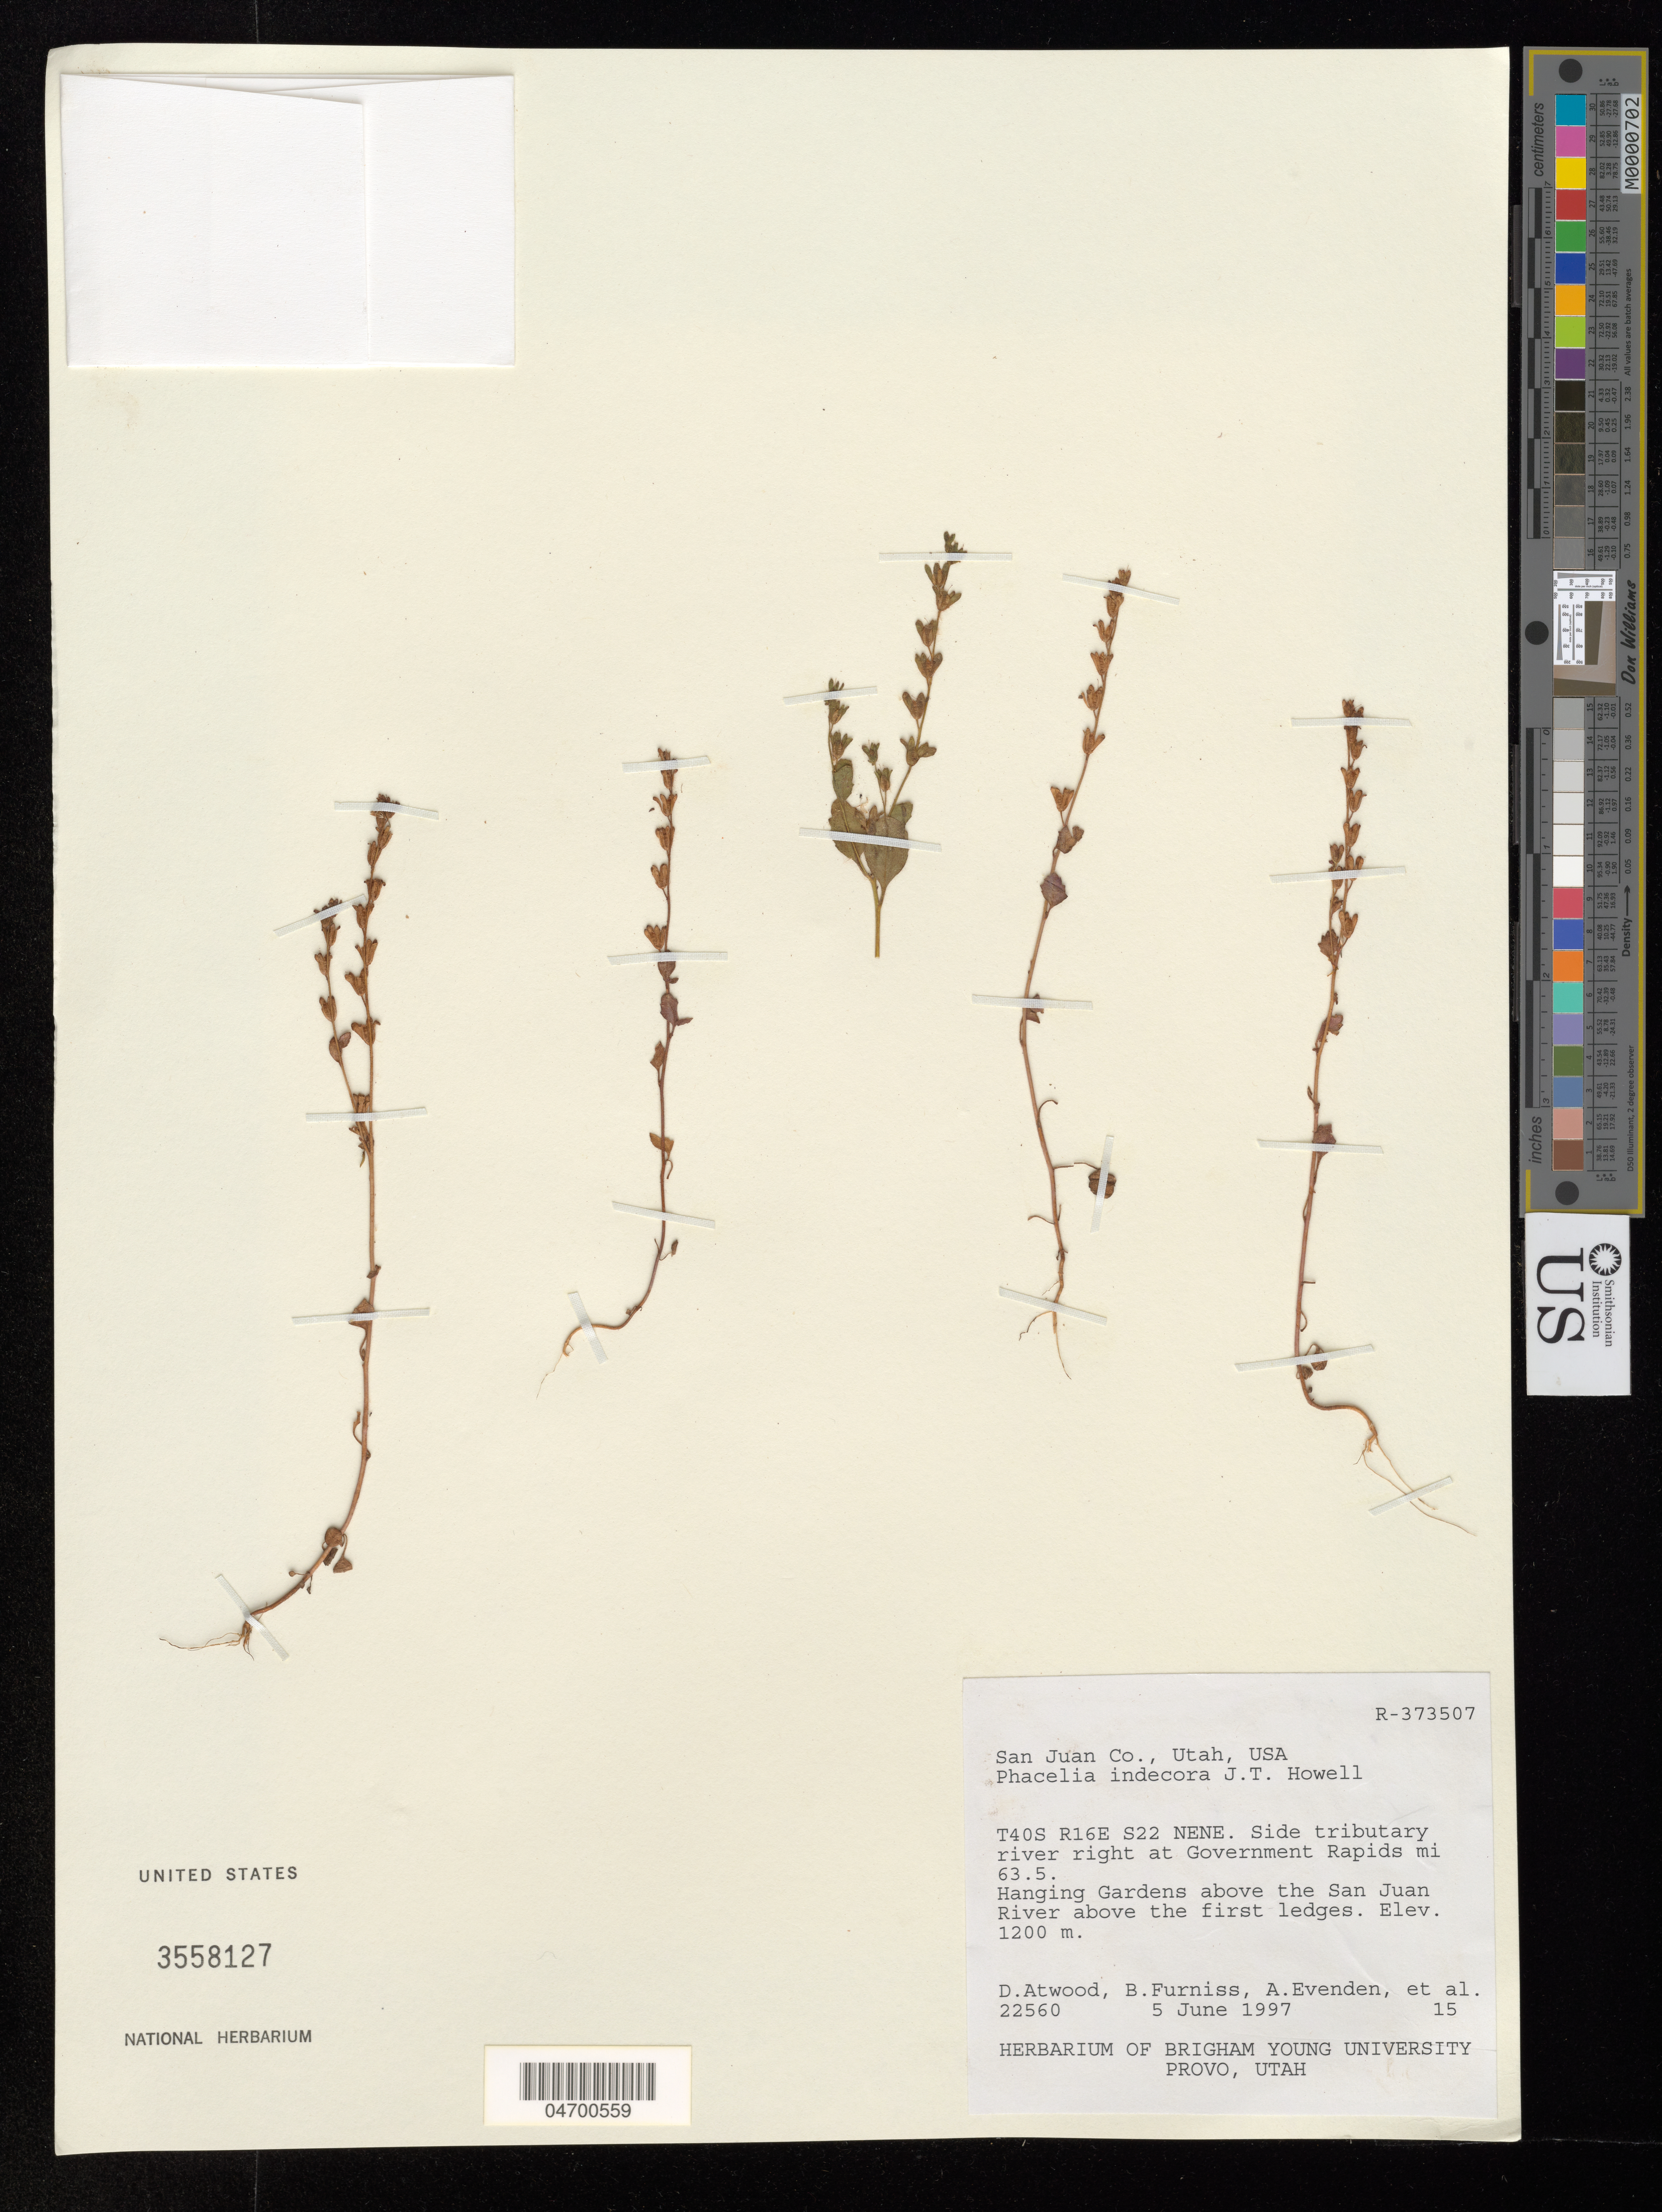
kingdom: Plantae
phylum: Tracheophyta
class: Magnoliopsida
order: Boraginales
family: Hydrophyllaceae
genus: Phacelia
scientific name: Phacelia indecora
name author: J.T. Howell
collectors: D. Atwood, B. Furniss, A. Evenden & et al.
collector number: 22560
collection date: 1997-06-05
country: United States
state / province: Utah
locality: San Juan Co. T40S R16E S22 NENE. Side tributary river right at Government Rapids mi 63.5. Hanging Gardens above the San Juan River above the first ledges.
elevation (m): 1200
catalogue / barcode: US 3558127